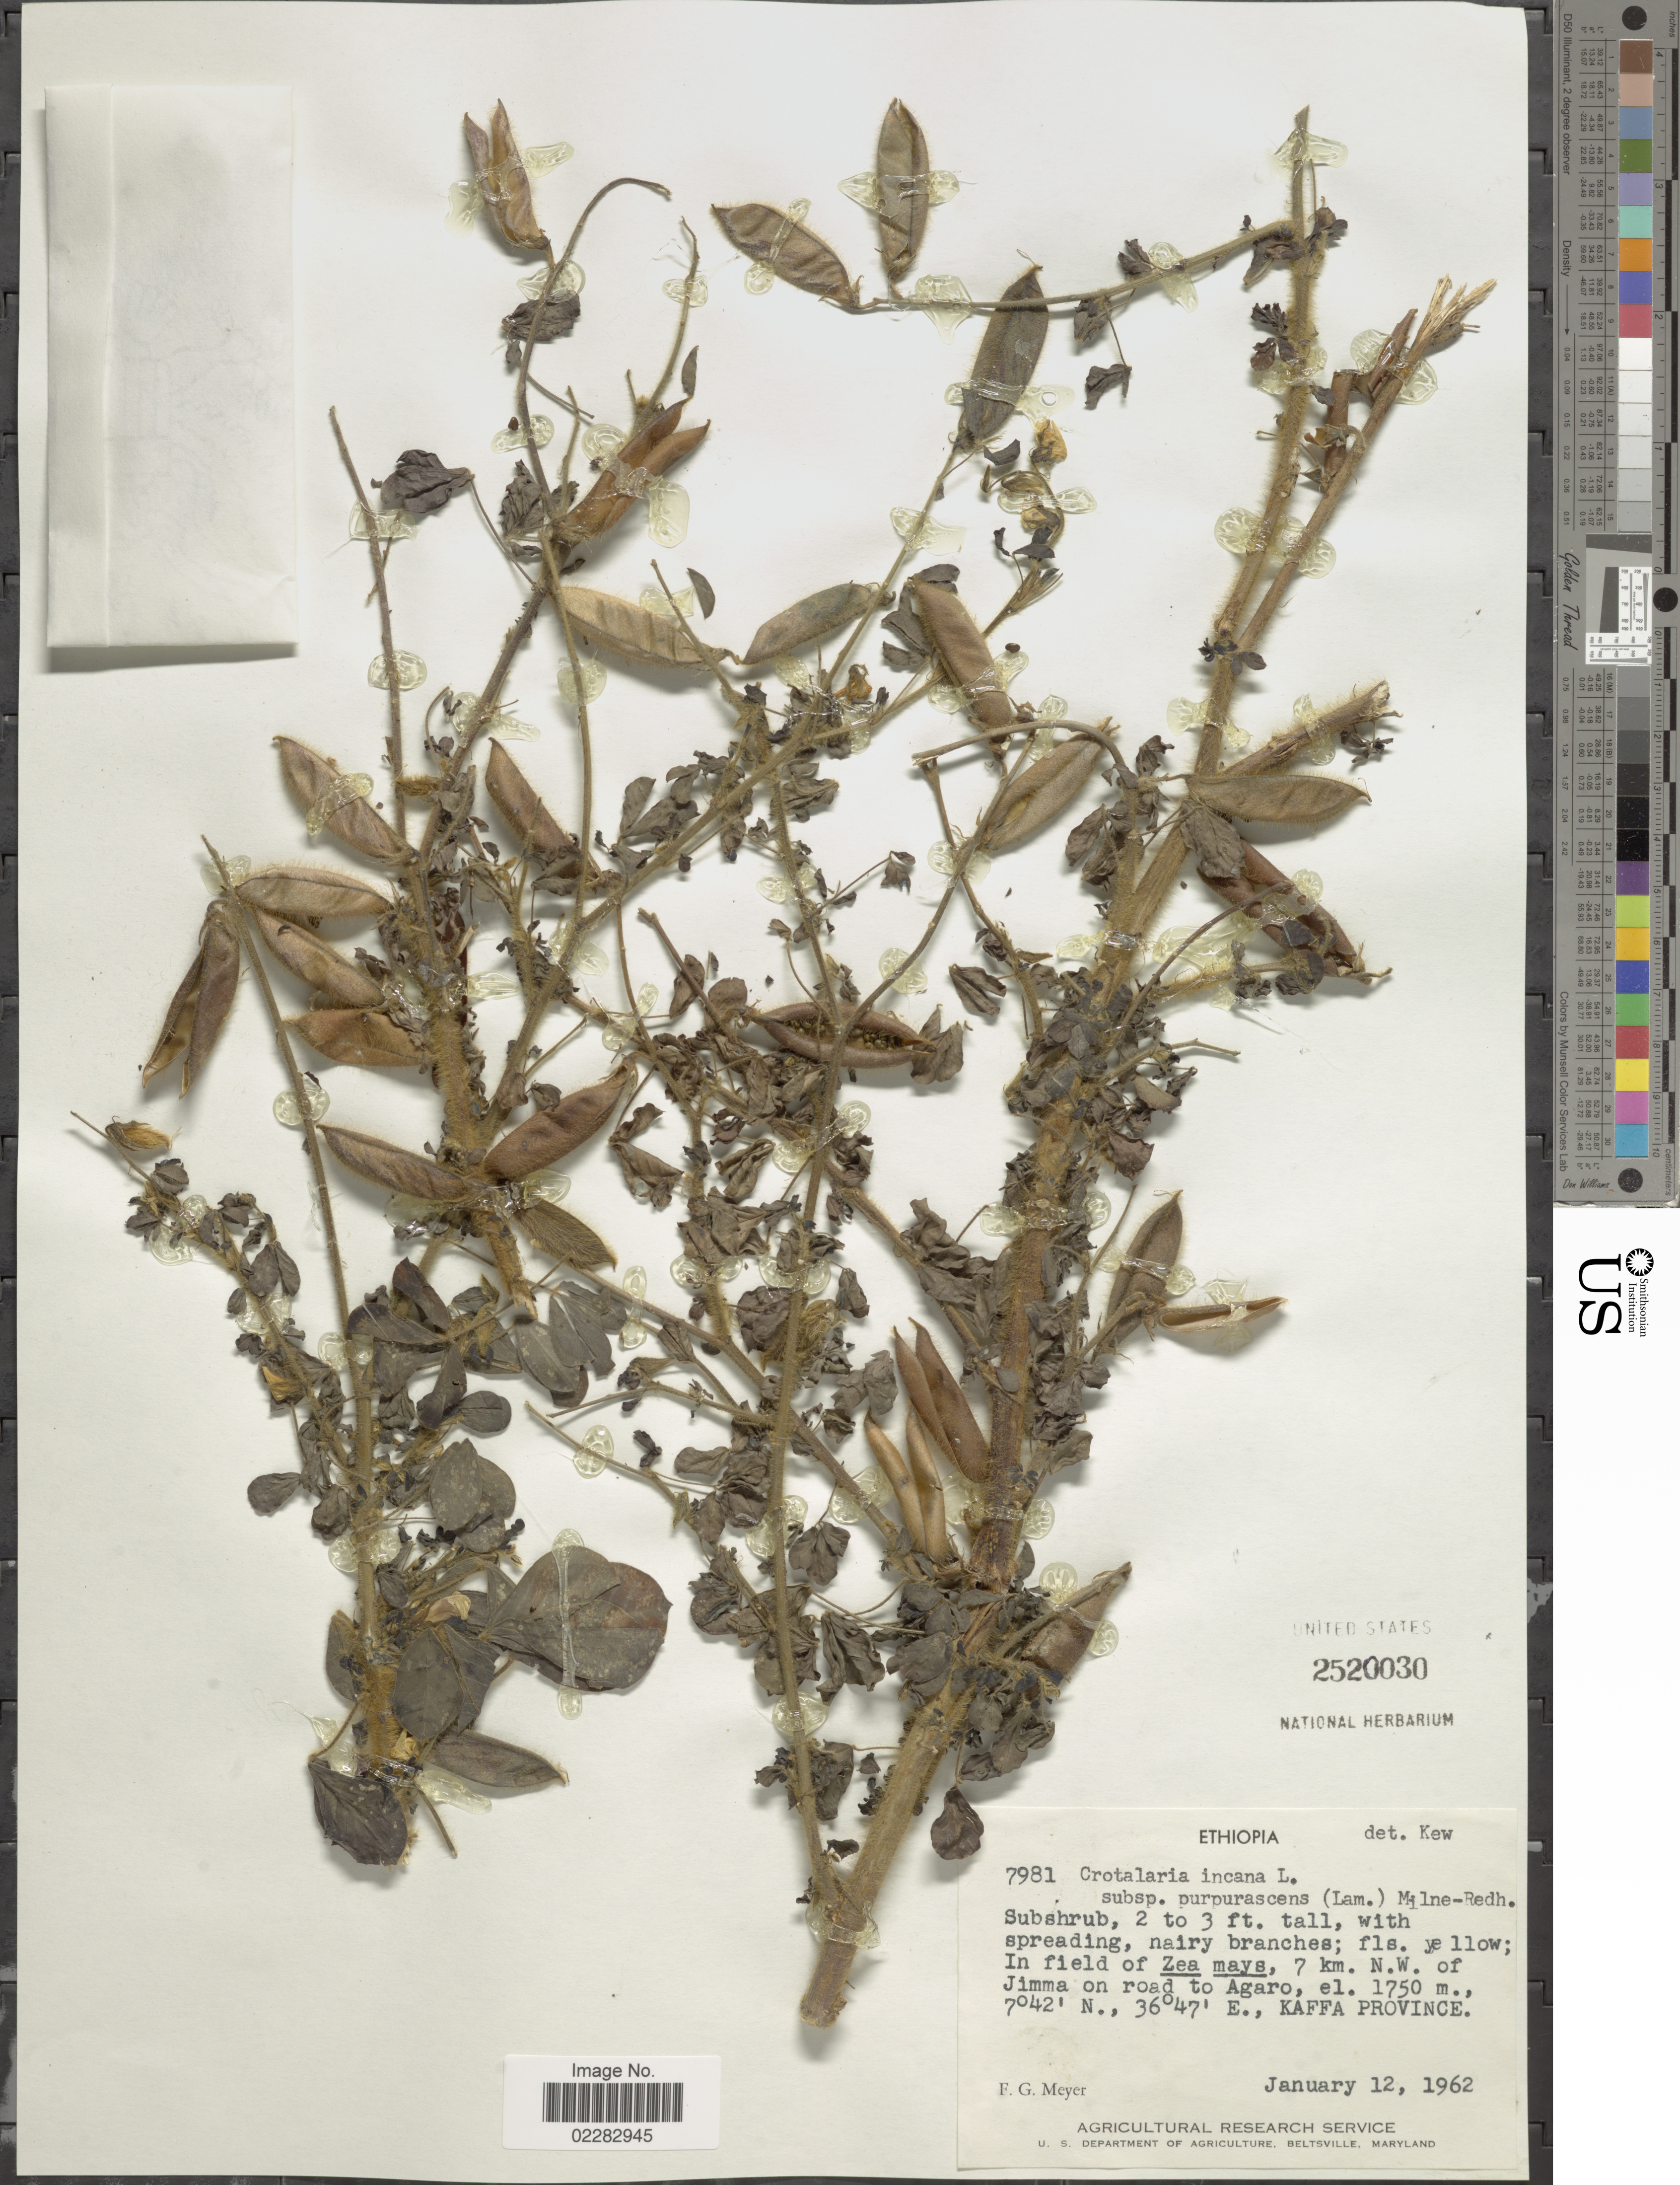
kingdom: Plantae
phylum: Tracheophyta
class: Magnoliopsida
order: Fabales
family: Fabaceae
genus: Crotalaria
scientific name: Crotalaria incana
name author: L.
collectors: F. G. Meyer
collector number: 7981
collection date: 1962-01-12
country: Ethiopia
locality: In field of Zea mays, 7 km. N.W. of Jimma on road to Agaro, Kaffa Province.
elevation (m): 1750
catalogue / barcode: US 2520030